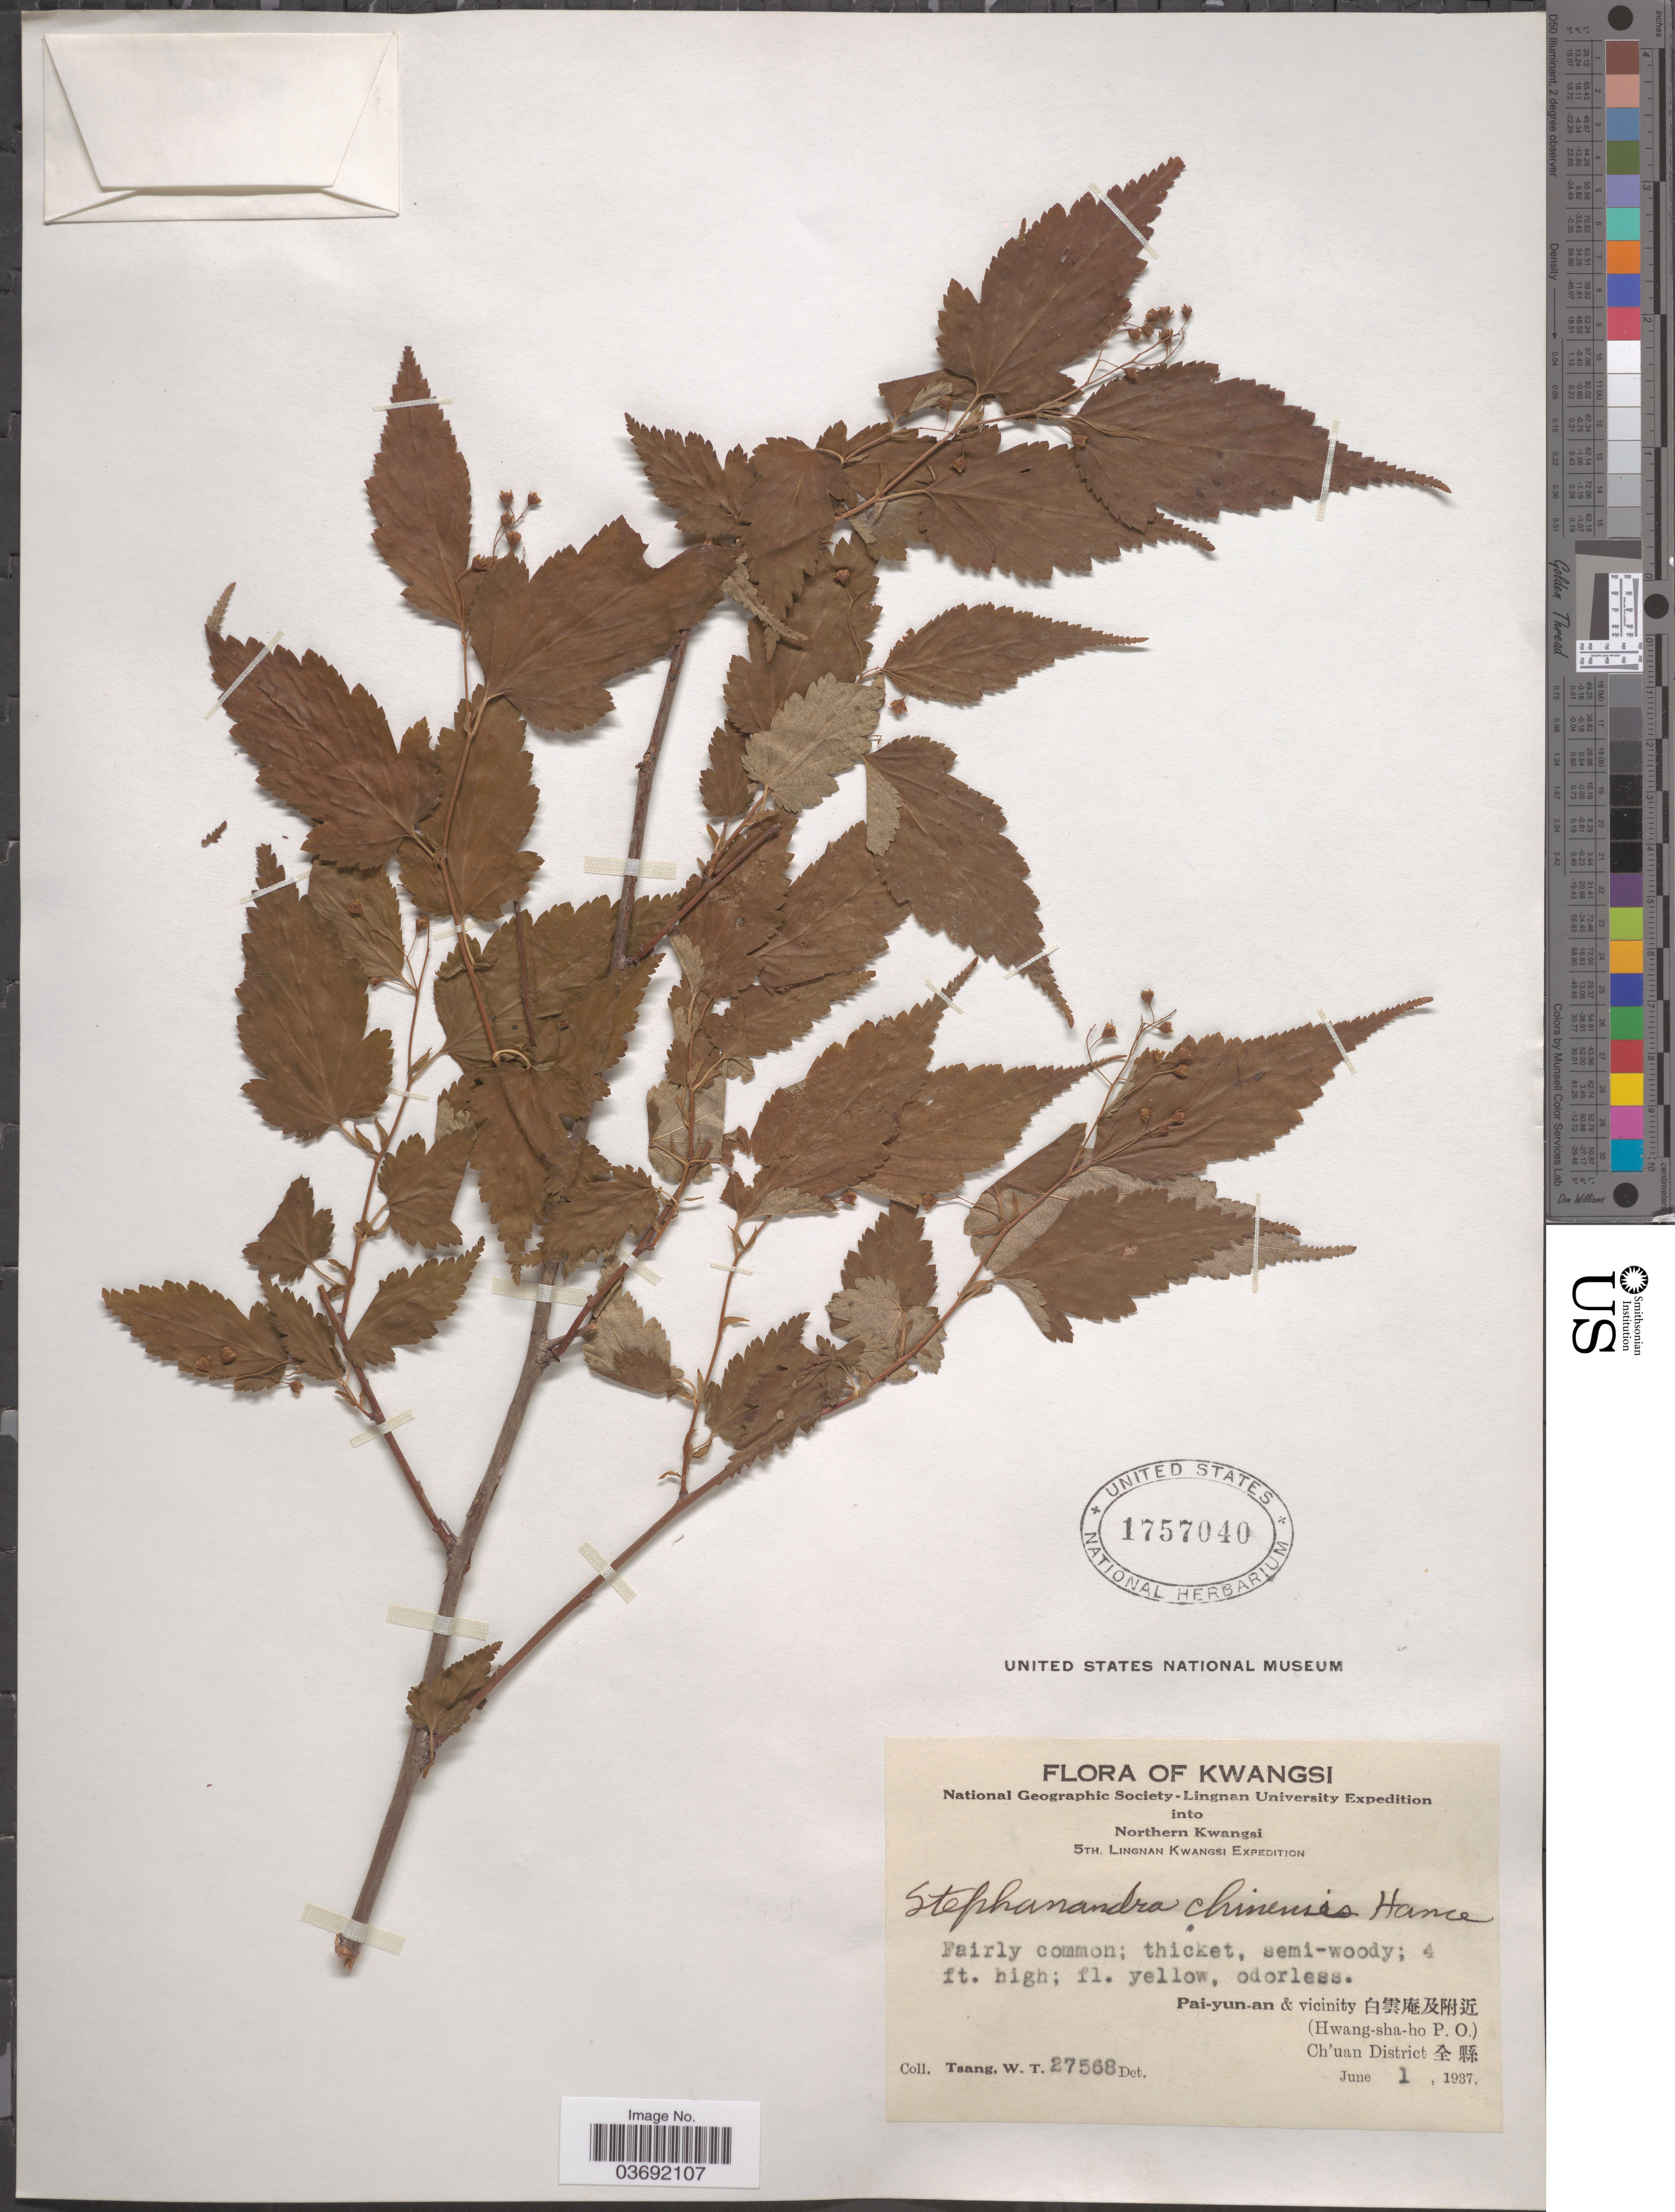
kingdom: Plantae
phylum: Tracheophyta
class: Magnoliopsida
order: Rosales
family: Rosaceae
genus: Neillia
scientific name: Neillia hanceana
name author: (Kuntze) S.H. Oh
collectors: W. T. Tsang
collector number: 27568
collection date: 1937-06-01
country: China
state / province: Guangxi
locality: Kwangsi. Northern Kwangsi. Pai-yun-an & vicinity X. (Hwang-sha-ho P. O.) Ch'uan District X.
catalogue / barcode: US 1757040